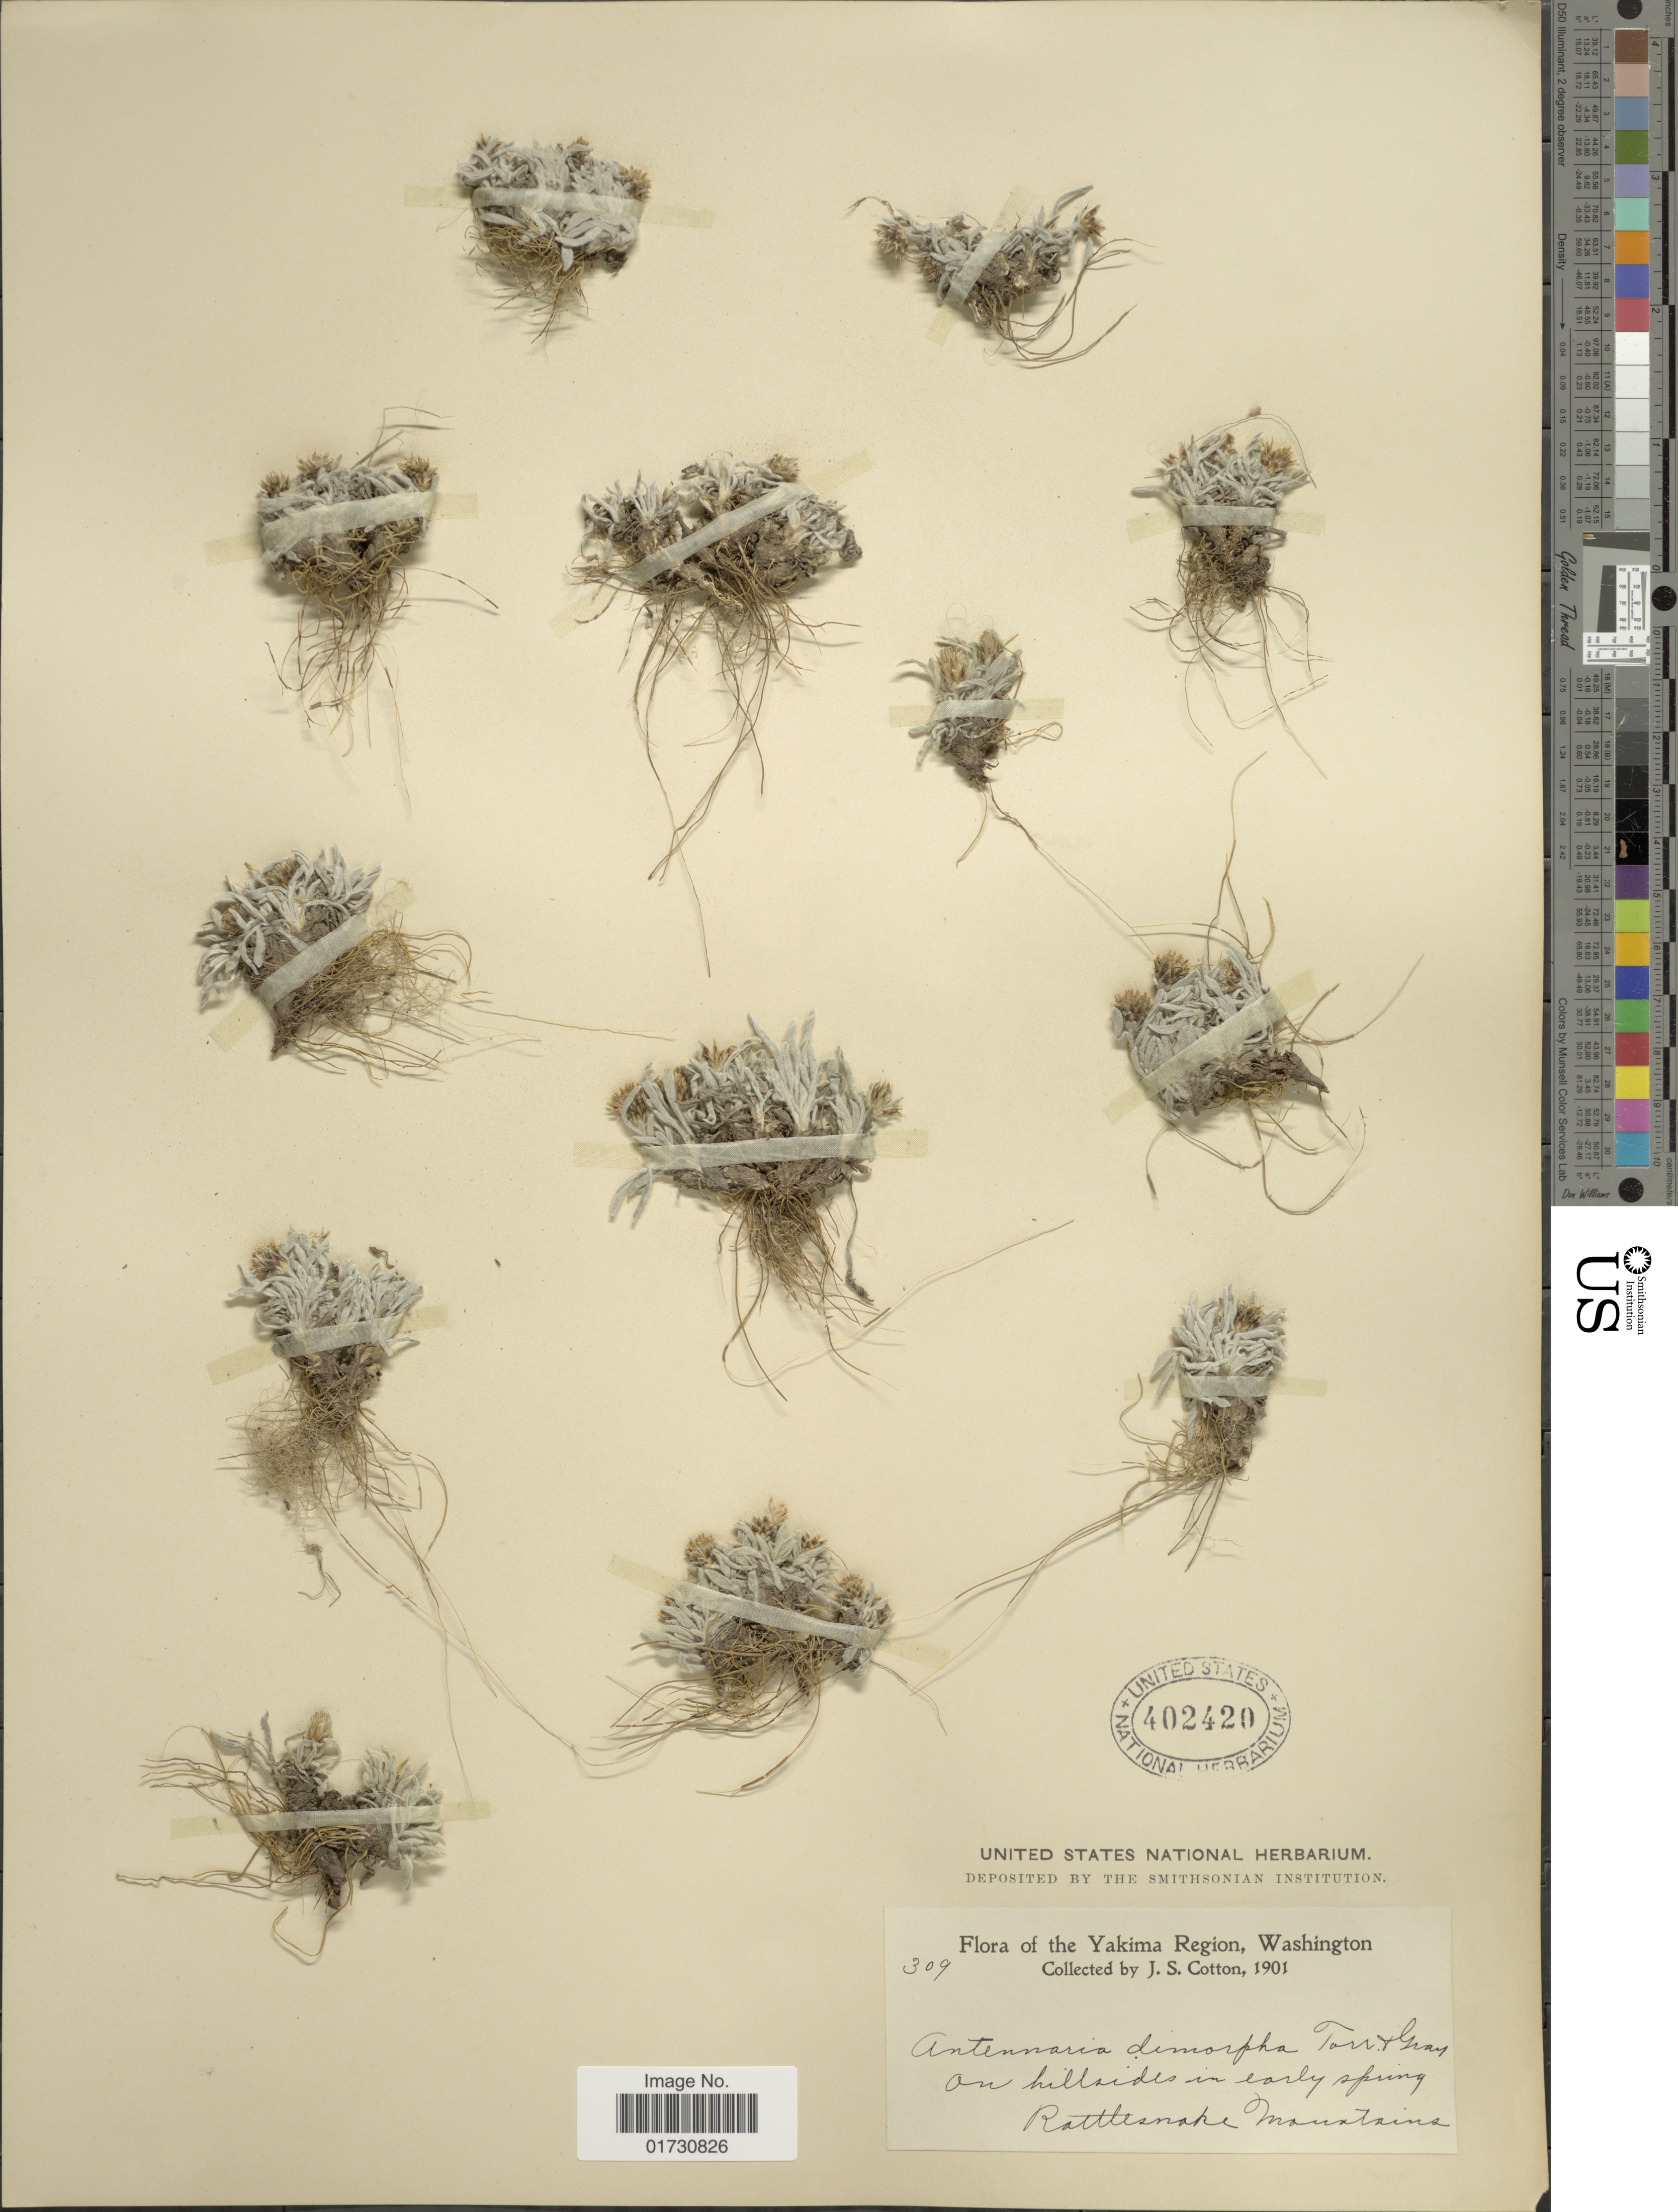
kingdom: Plantae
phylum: Tracheophyta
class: Magnoliopsida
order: Asterales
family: Asteraceae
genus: Antennaria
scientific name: Antennaria dimorpha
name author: (Nutt.) Torr. & A. Gray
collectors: J. S. Cotton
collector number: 309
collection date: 1901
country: United States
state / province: Washington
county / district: Yakima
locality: The Yakima Region, On hillsides in early Spring, Rattlesnake Mountains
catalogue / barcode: US 402420